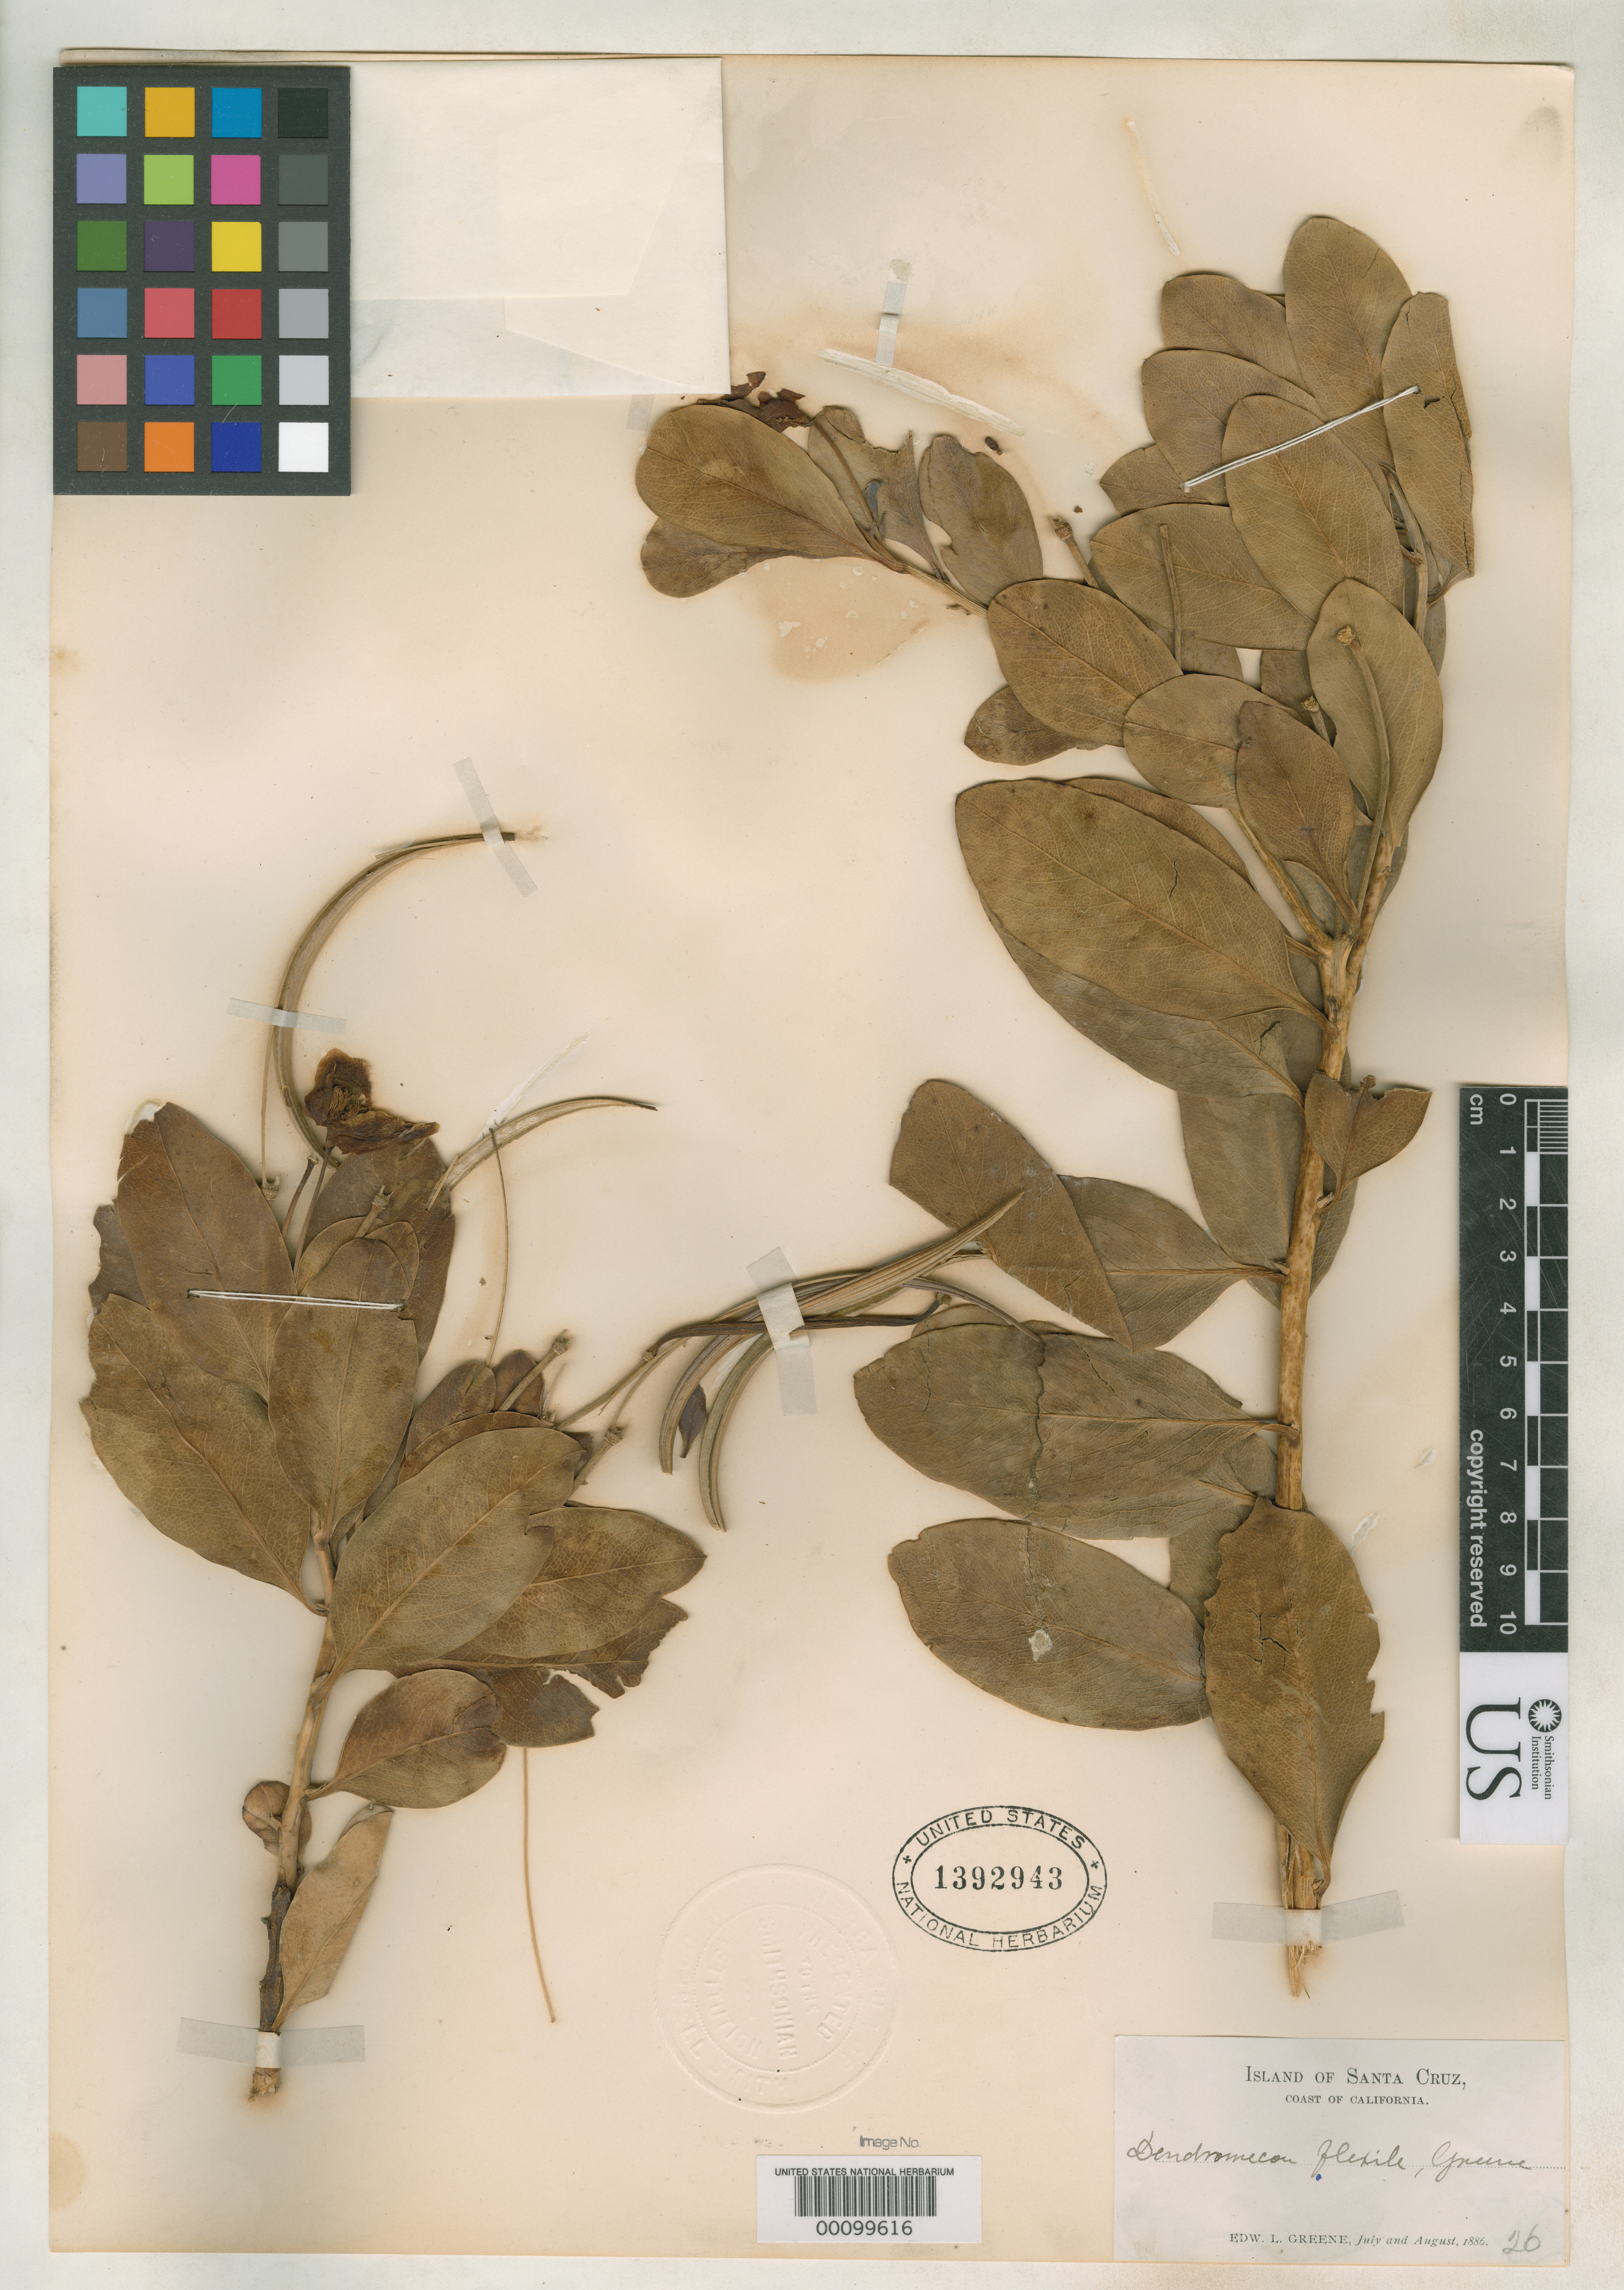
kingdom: Plantae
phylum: Tracheophyta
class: Magnoliopsida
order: Ranunculales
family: Papaveraceae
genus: Dendromecon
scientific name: Dendromecon flexile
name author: Greene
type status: Type Collection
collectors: E. L. Greene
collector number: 25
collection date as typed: Jul 1886 to -- Aug 1886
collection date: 1886-07/1886-08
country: United States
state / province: California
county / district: Santa Barbara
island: Santa Cruz Island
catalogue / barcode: US 1392943